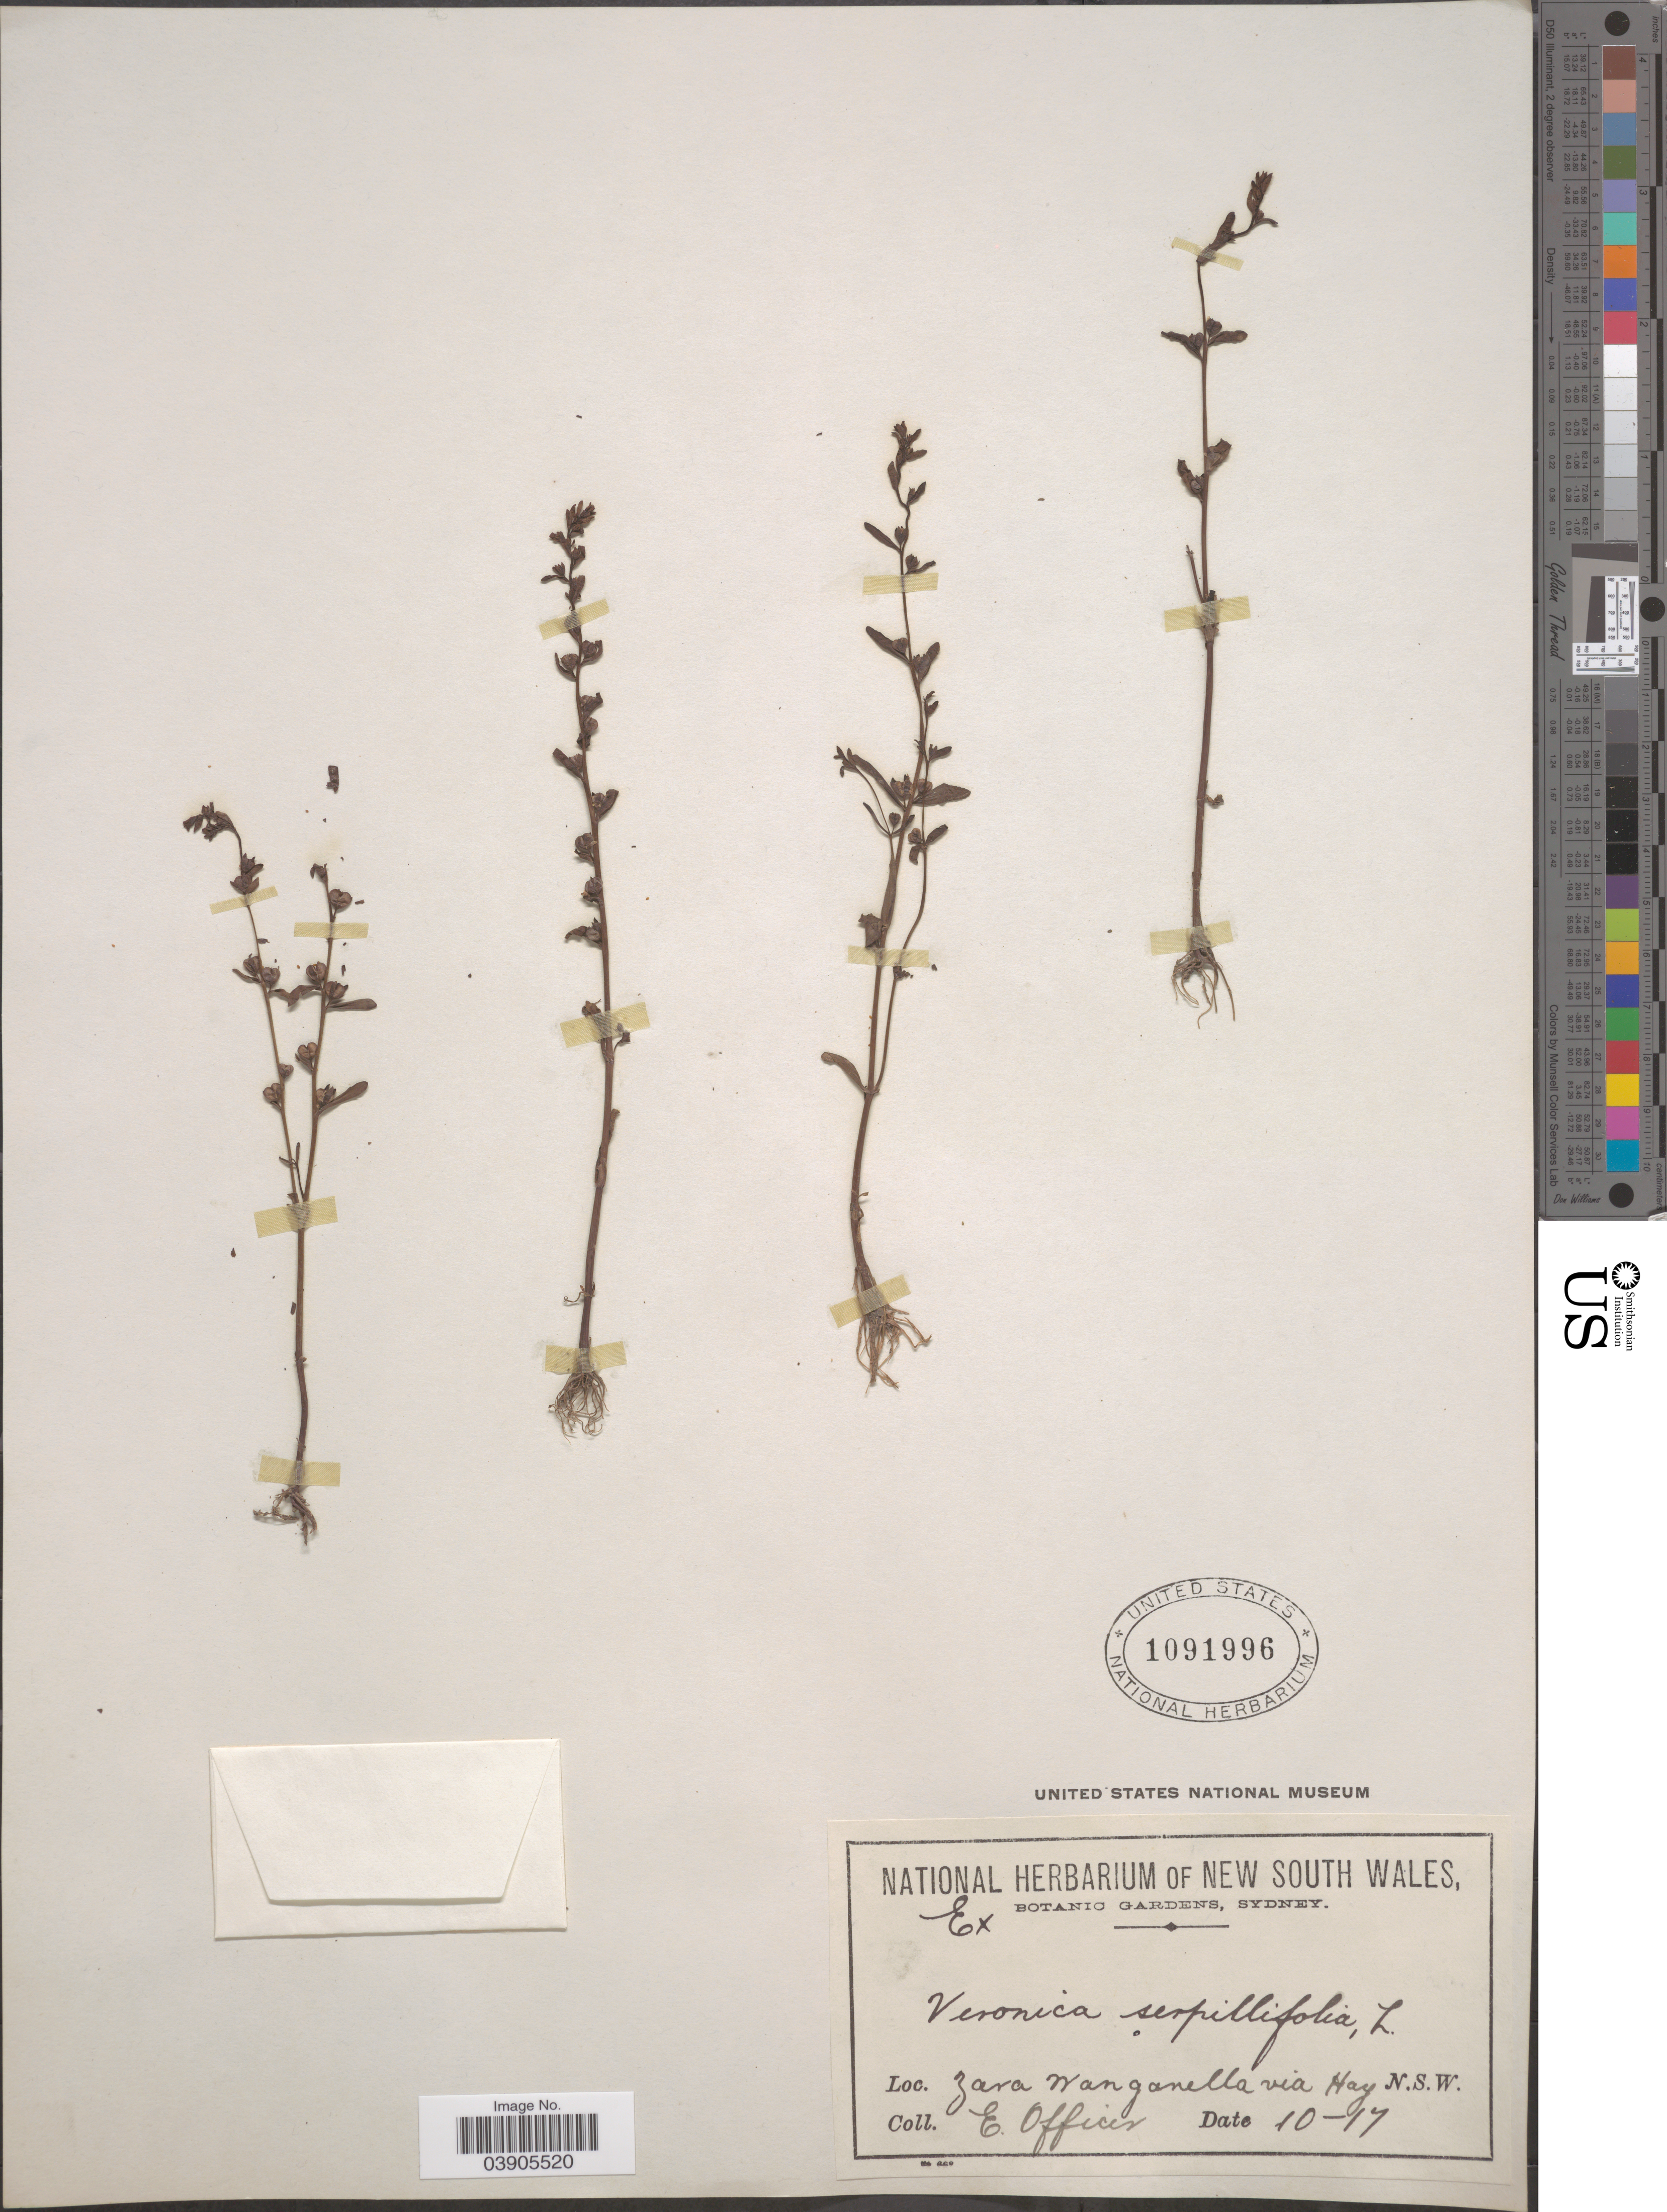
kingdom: Plantae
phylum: Tracheophyta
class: Magnoliopsida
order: Lamiales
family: Plantaginaceae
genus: Veronica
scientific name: Veronica serpyllifolia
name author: L.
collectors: E. Officers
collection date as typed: Transcribed d/m/y: /10/17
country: Australia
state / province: New South Wales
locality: Zara Wanganella via Hay.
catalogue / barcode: US 1091996